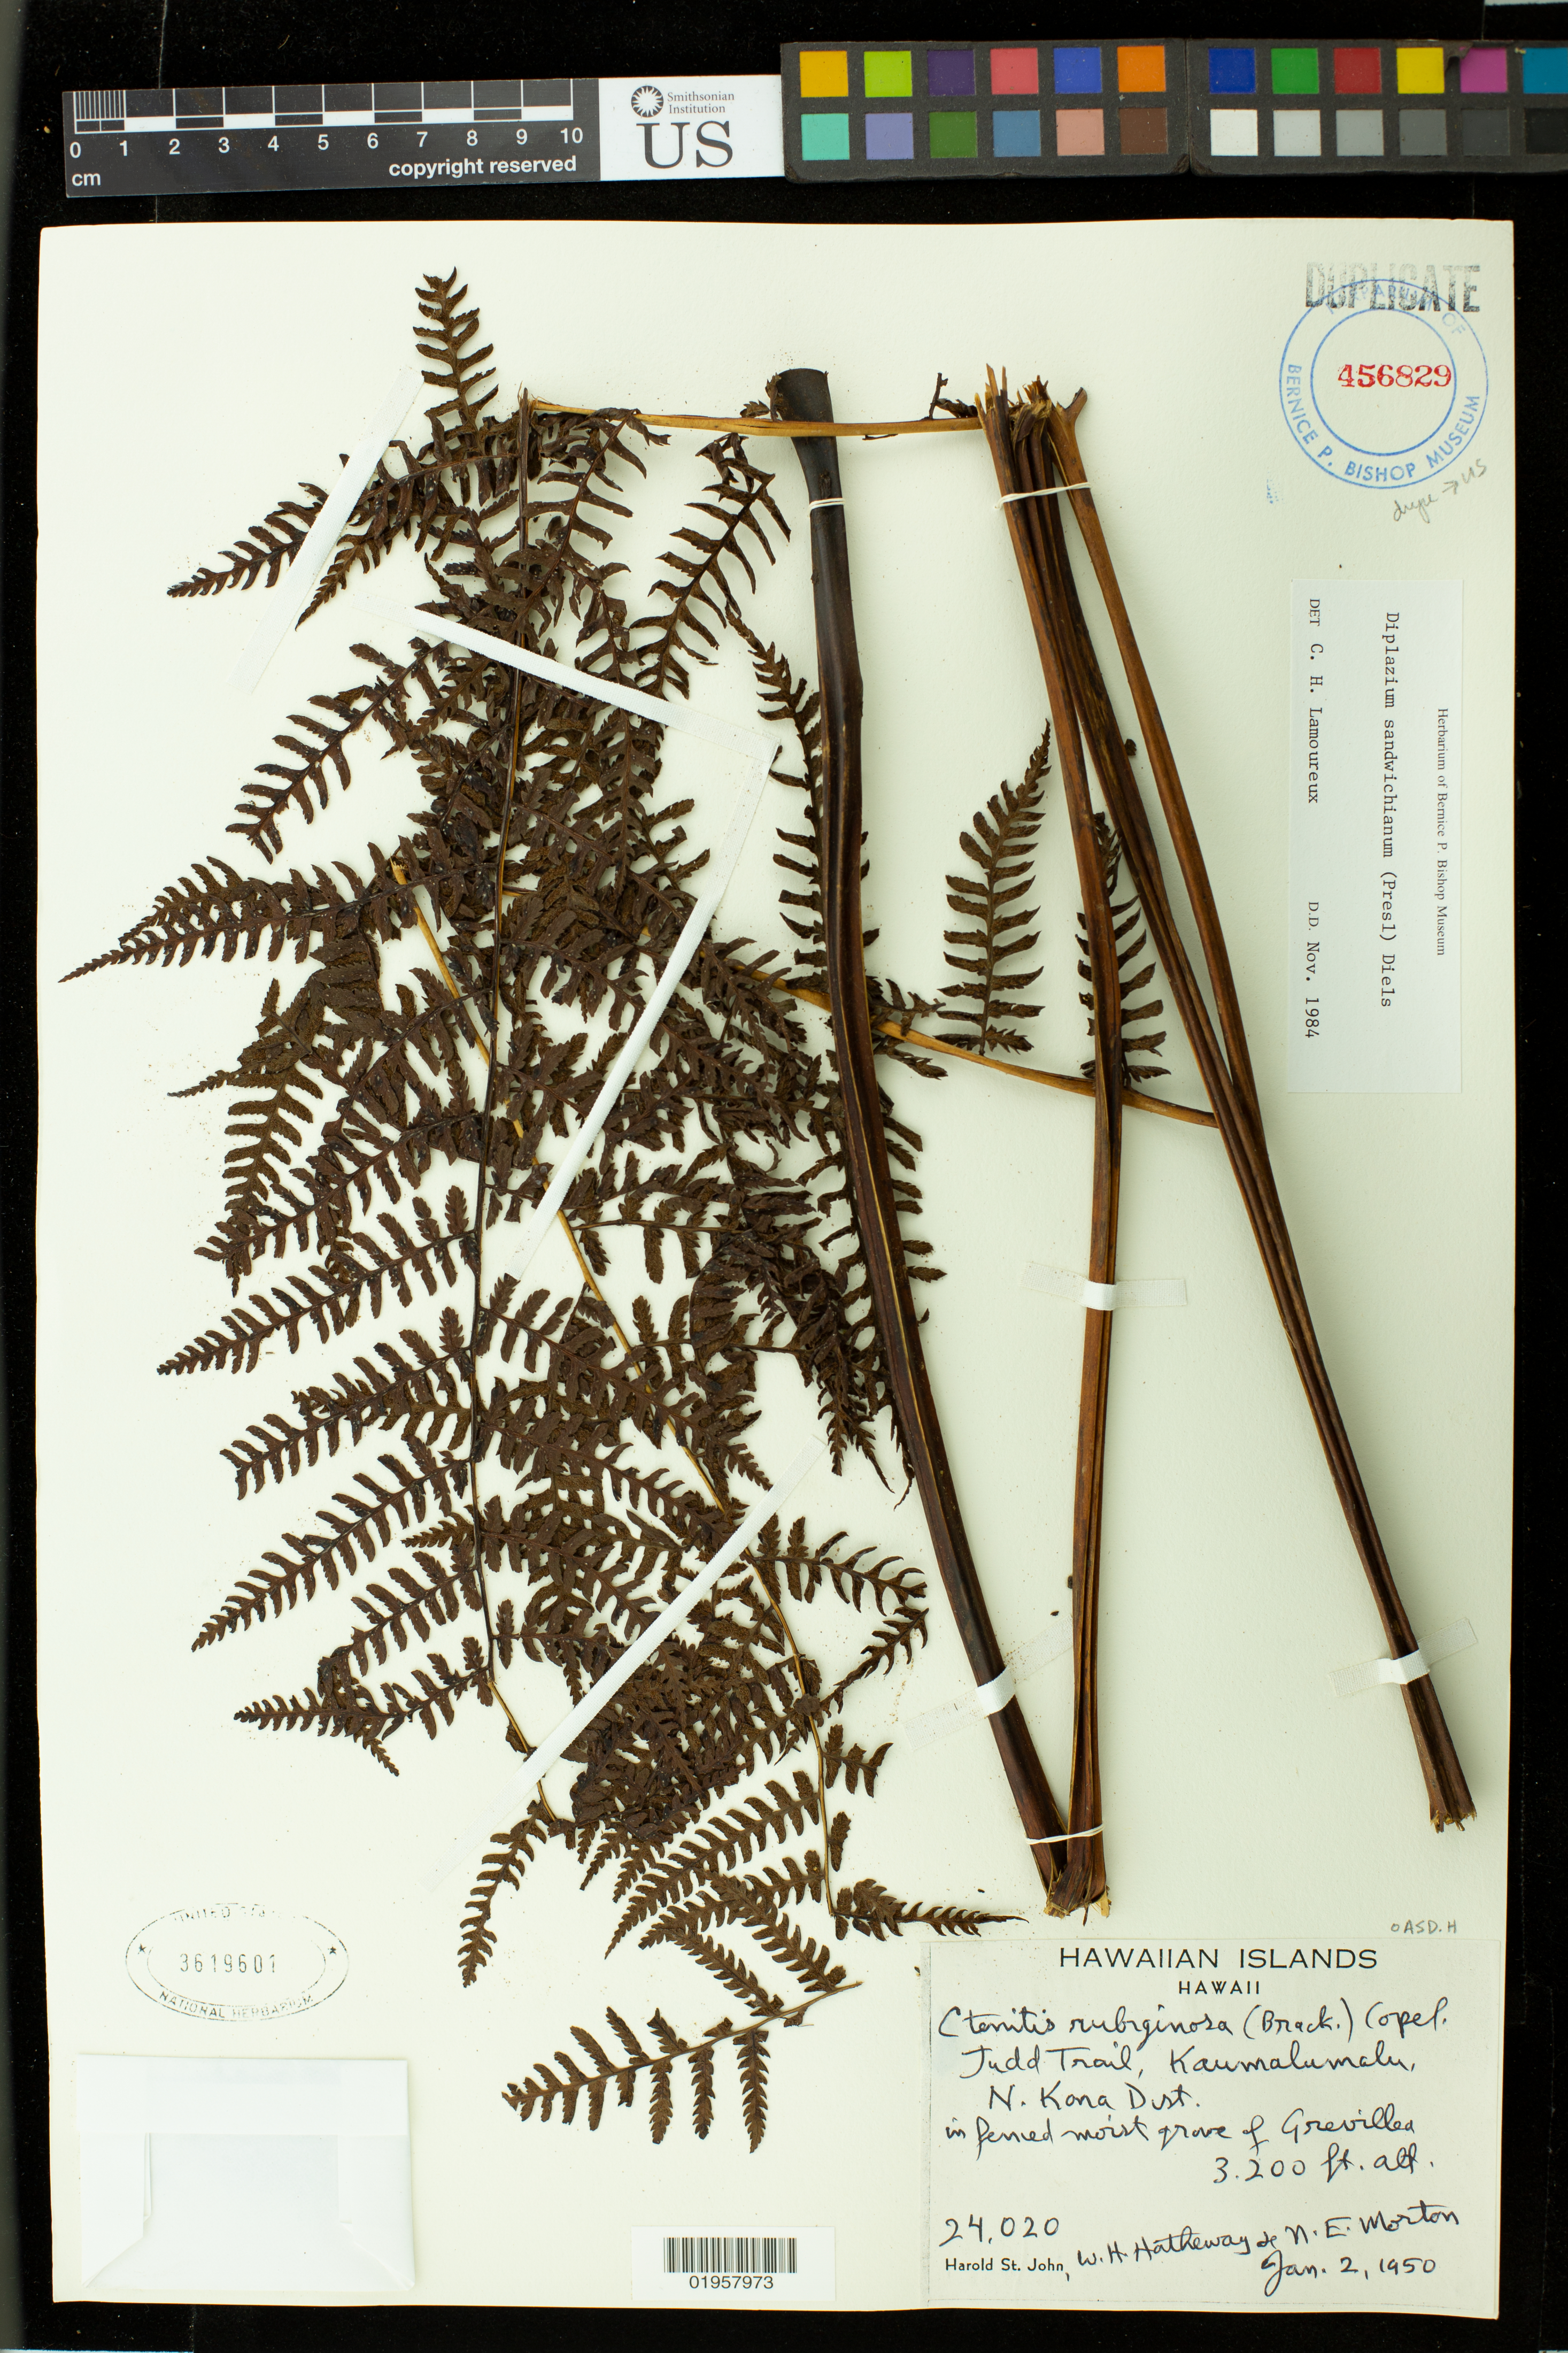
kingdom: Plantae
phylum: Tracheophyta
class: Polypodiopsida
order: Polypodiales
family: Athyriaceae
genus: Diplazium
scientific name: Diplazium sandwichianum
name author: (C. Presl) Diels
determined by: Lamoureux, C. H.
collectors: H. St. John, W. H. Hatheway & N. E. Morton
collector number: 24020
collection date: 1950-01-02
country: United States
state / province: Hawaii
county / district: Hawaii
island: Hawaii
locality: Judd Trail, Kaumalumalu, N. Kona Dist.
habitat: In ferned moist grove of Grevillea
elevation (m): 975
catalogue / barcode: US 3619601